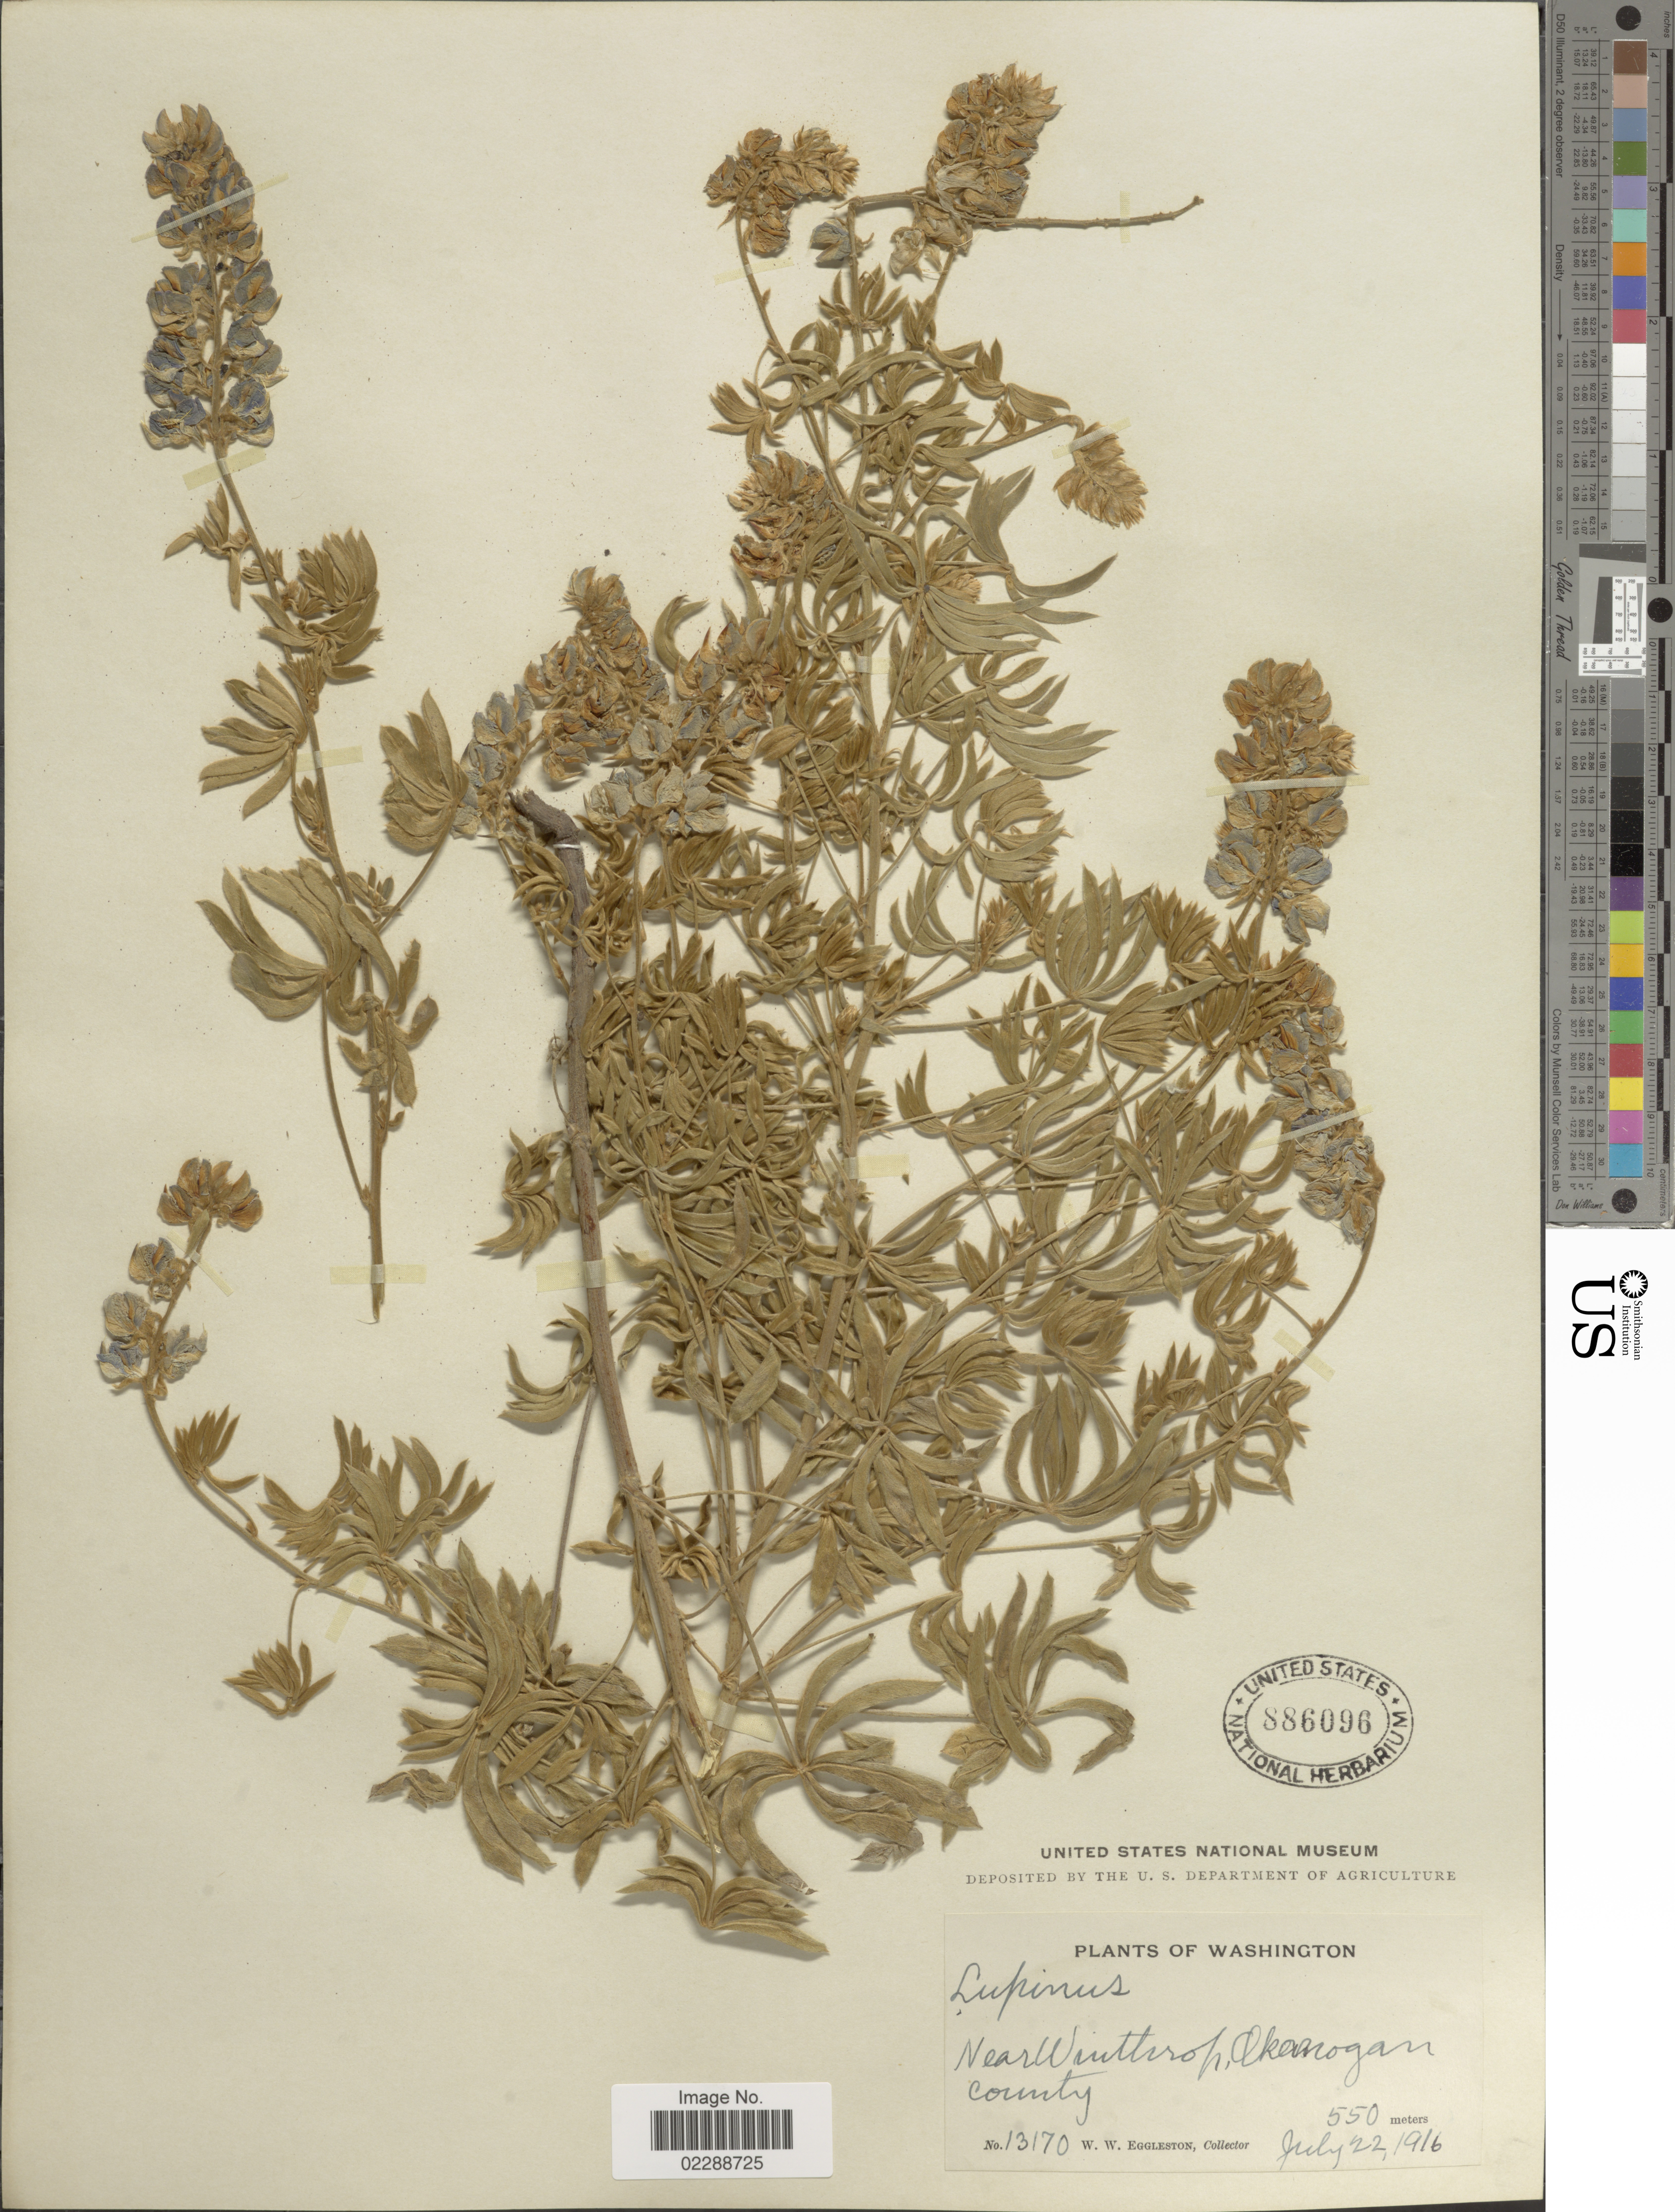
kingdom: Plantae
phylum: Tracheophyta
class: Magnoliopsida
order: Fabales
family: Fabaceae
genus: Lupinus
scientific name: Lupinus sp.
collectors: W. W. Eggleston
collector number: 13170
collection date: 1916-07-22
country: United States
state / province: Washington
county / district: Okanogan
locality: Near Wintterop, Okanogan County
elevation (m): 550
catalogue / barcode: US 886096